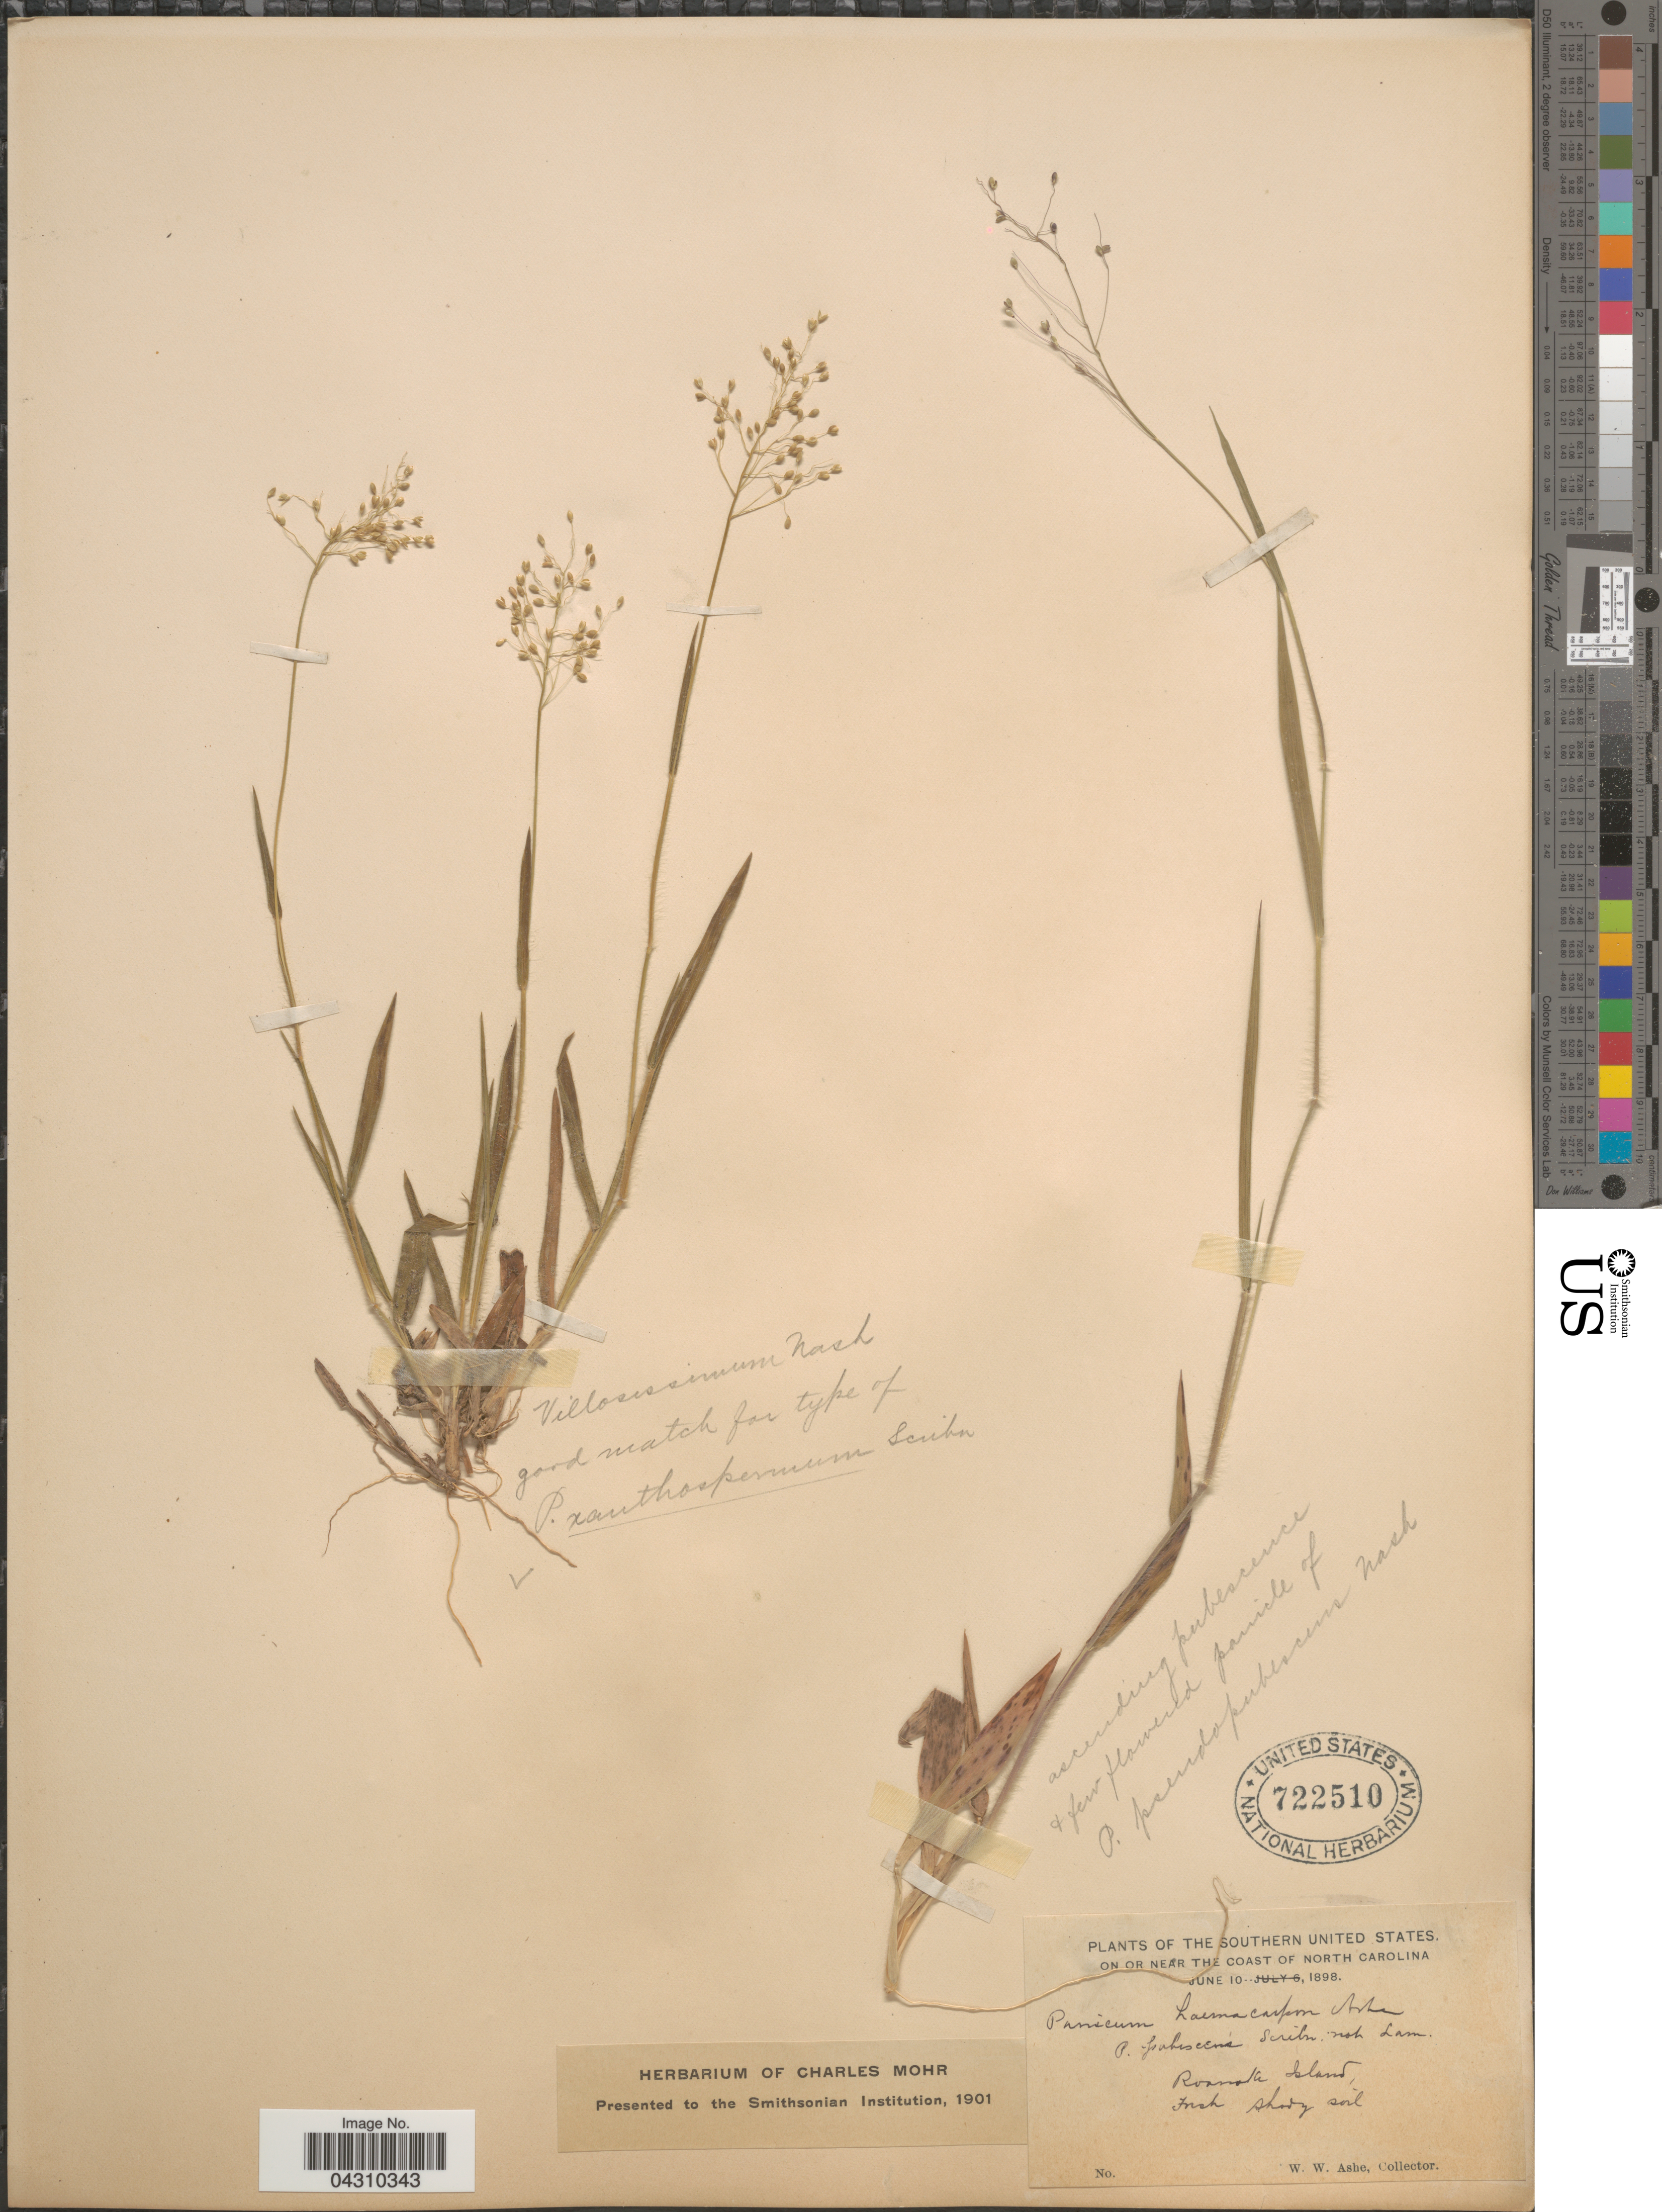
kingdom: Plantae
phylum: Tracheophyta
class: Liliopsida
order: Poales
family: Poaceae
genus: Dichanthelium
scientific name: Dichanthelium acuminatum var. acuminatum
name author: (Sw.) Gould & C.A. Clark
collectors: W. W. Ashe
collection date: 1898-06-10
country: United States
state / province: North Carolina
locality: Southern United States. On or near the coast of North Carolina. Roanoke Island, Fresh shady soil.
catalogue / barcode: US 722510